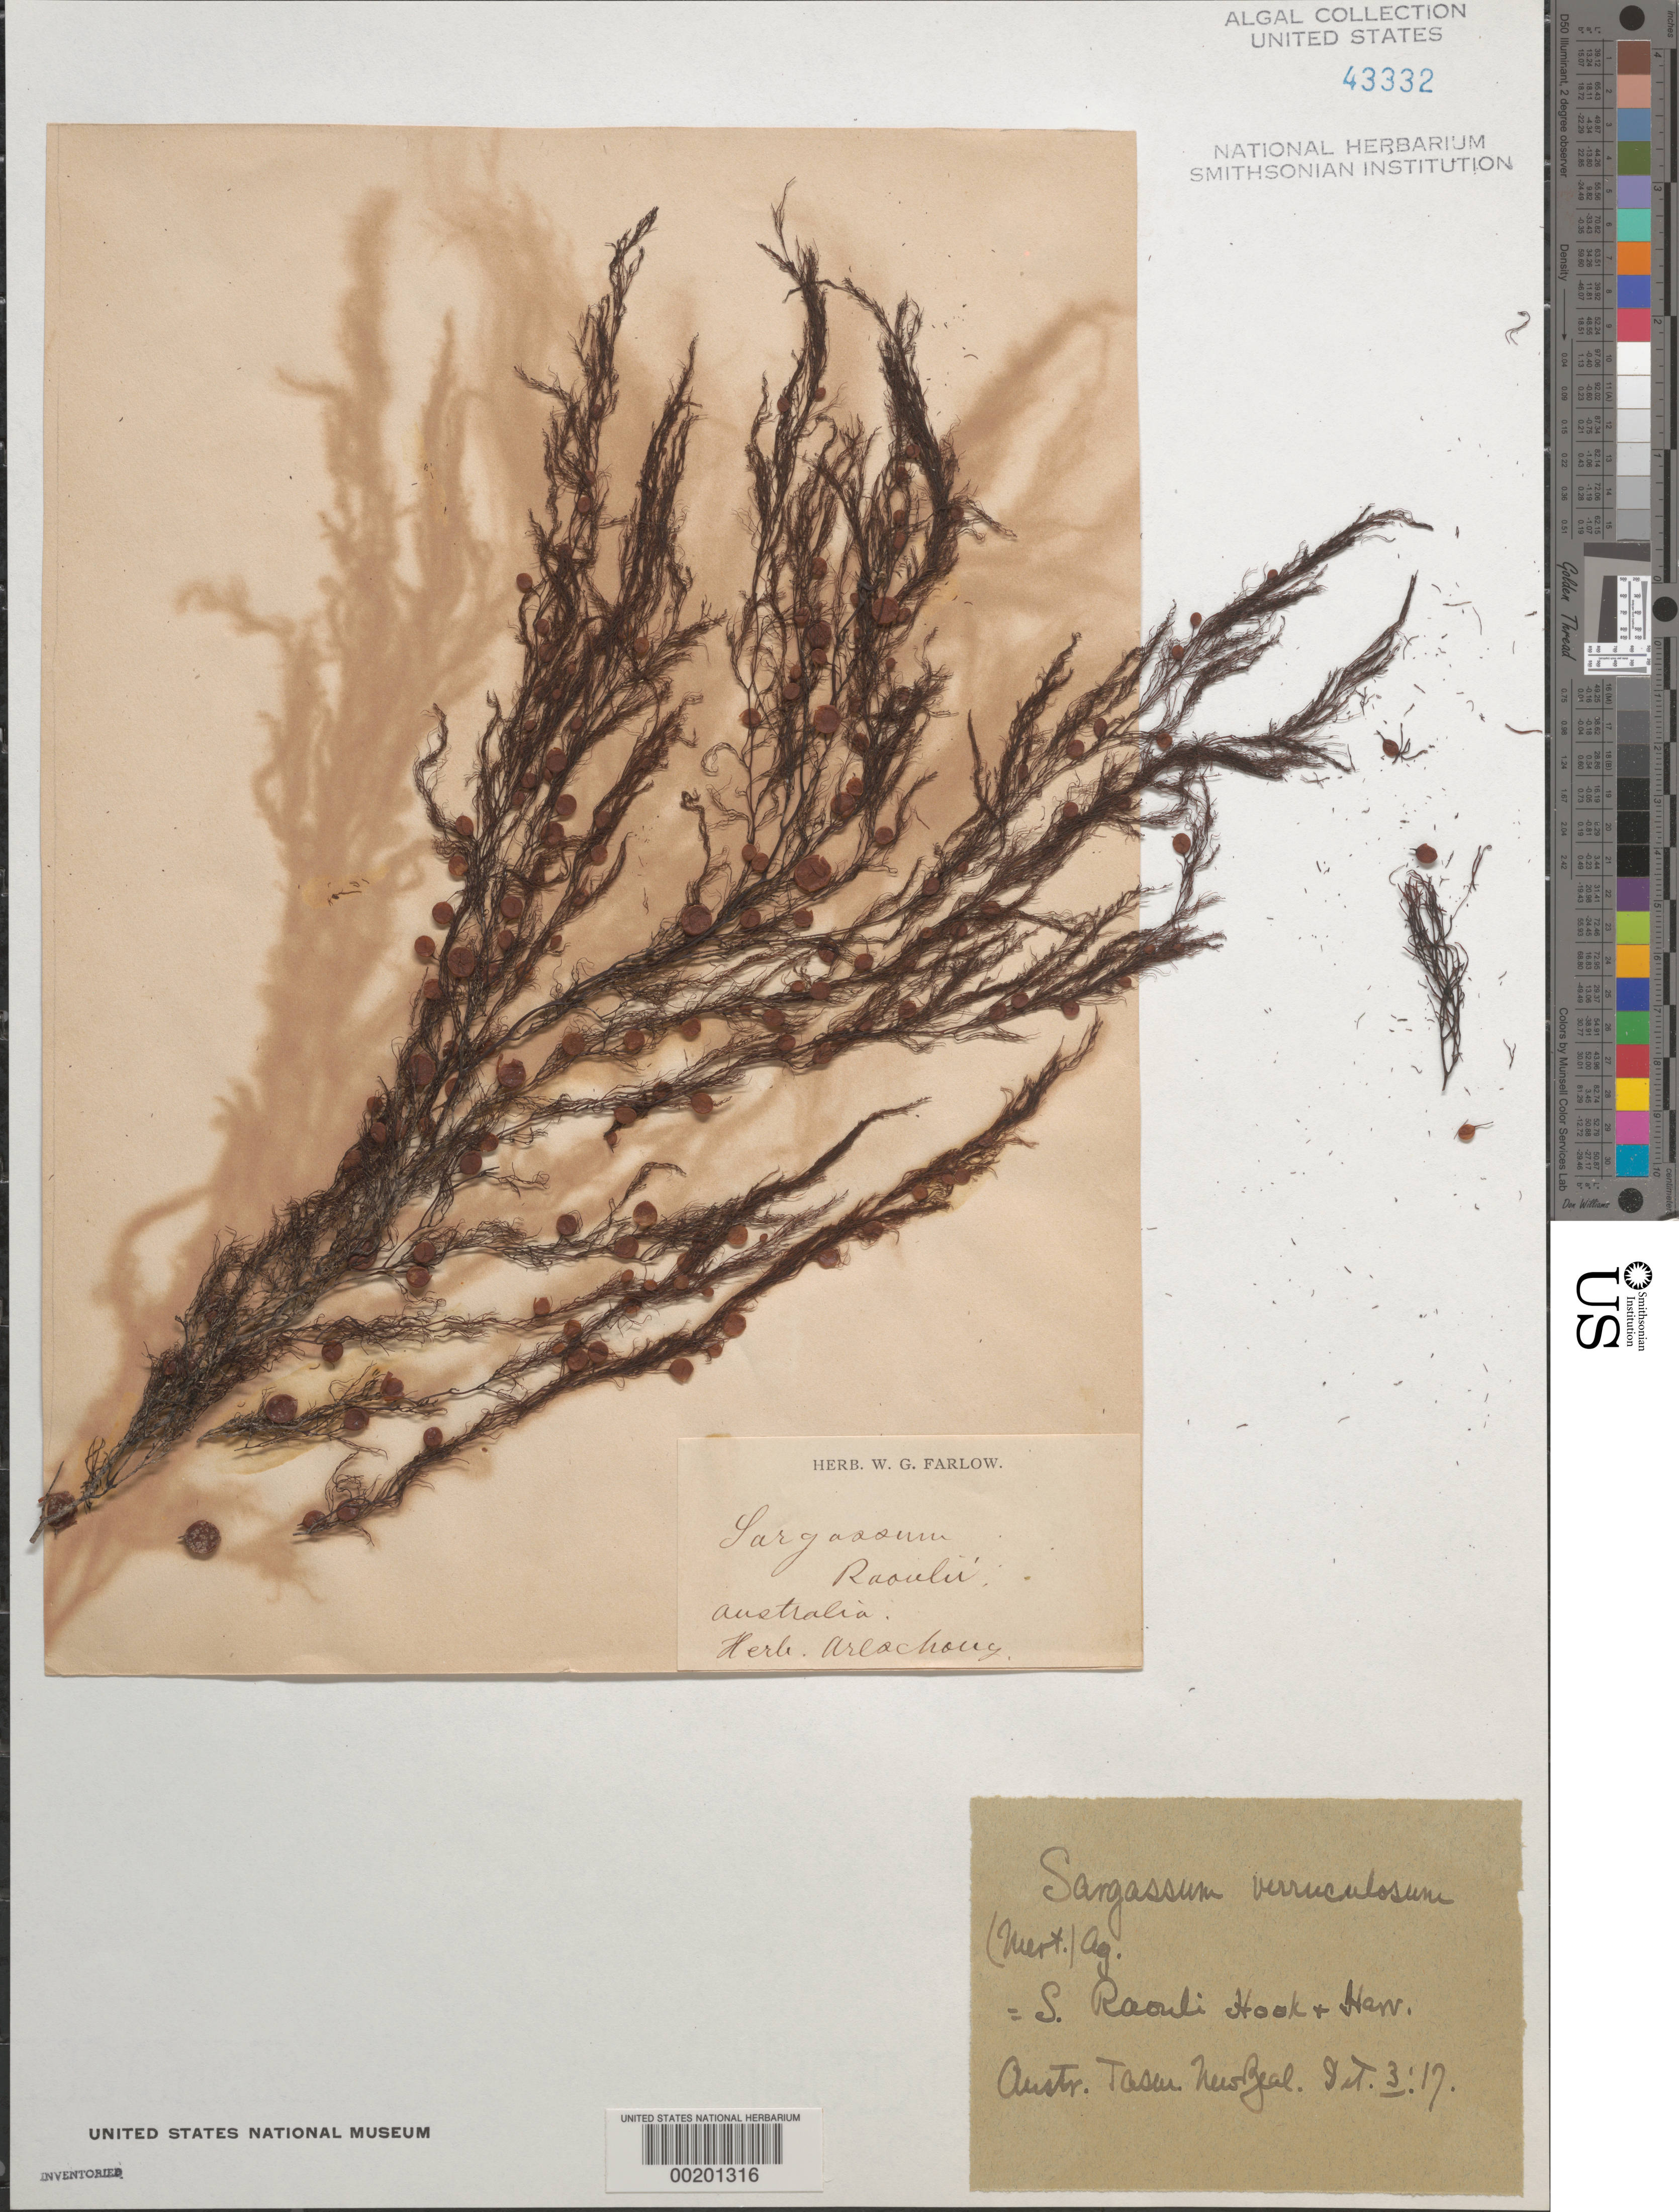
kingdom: Chromista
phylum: Ochrophyta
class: Phaeophyceae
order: Fucales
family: Sargassaceae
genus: Sargassum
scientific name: Sargassum verruculosum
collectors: ex herb. Alfred Areschoug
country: Australia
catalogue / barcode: US 43332